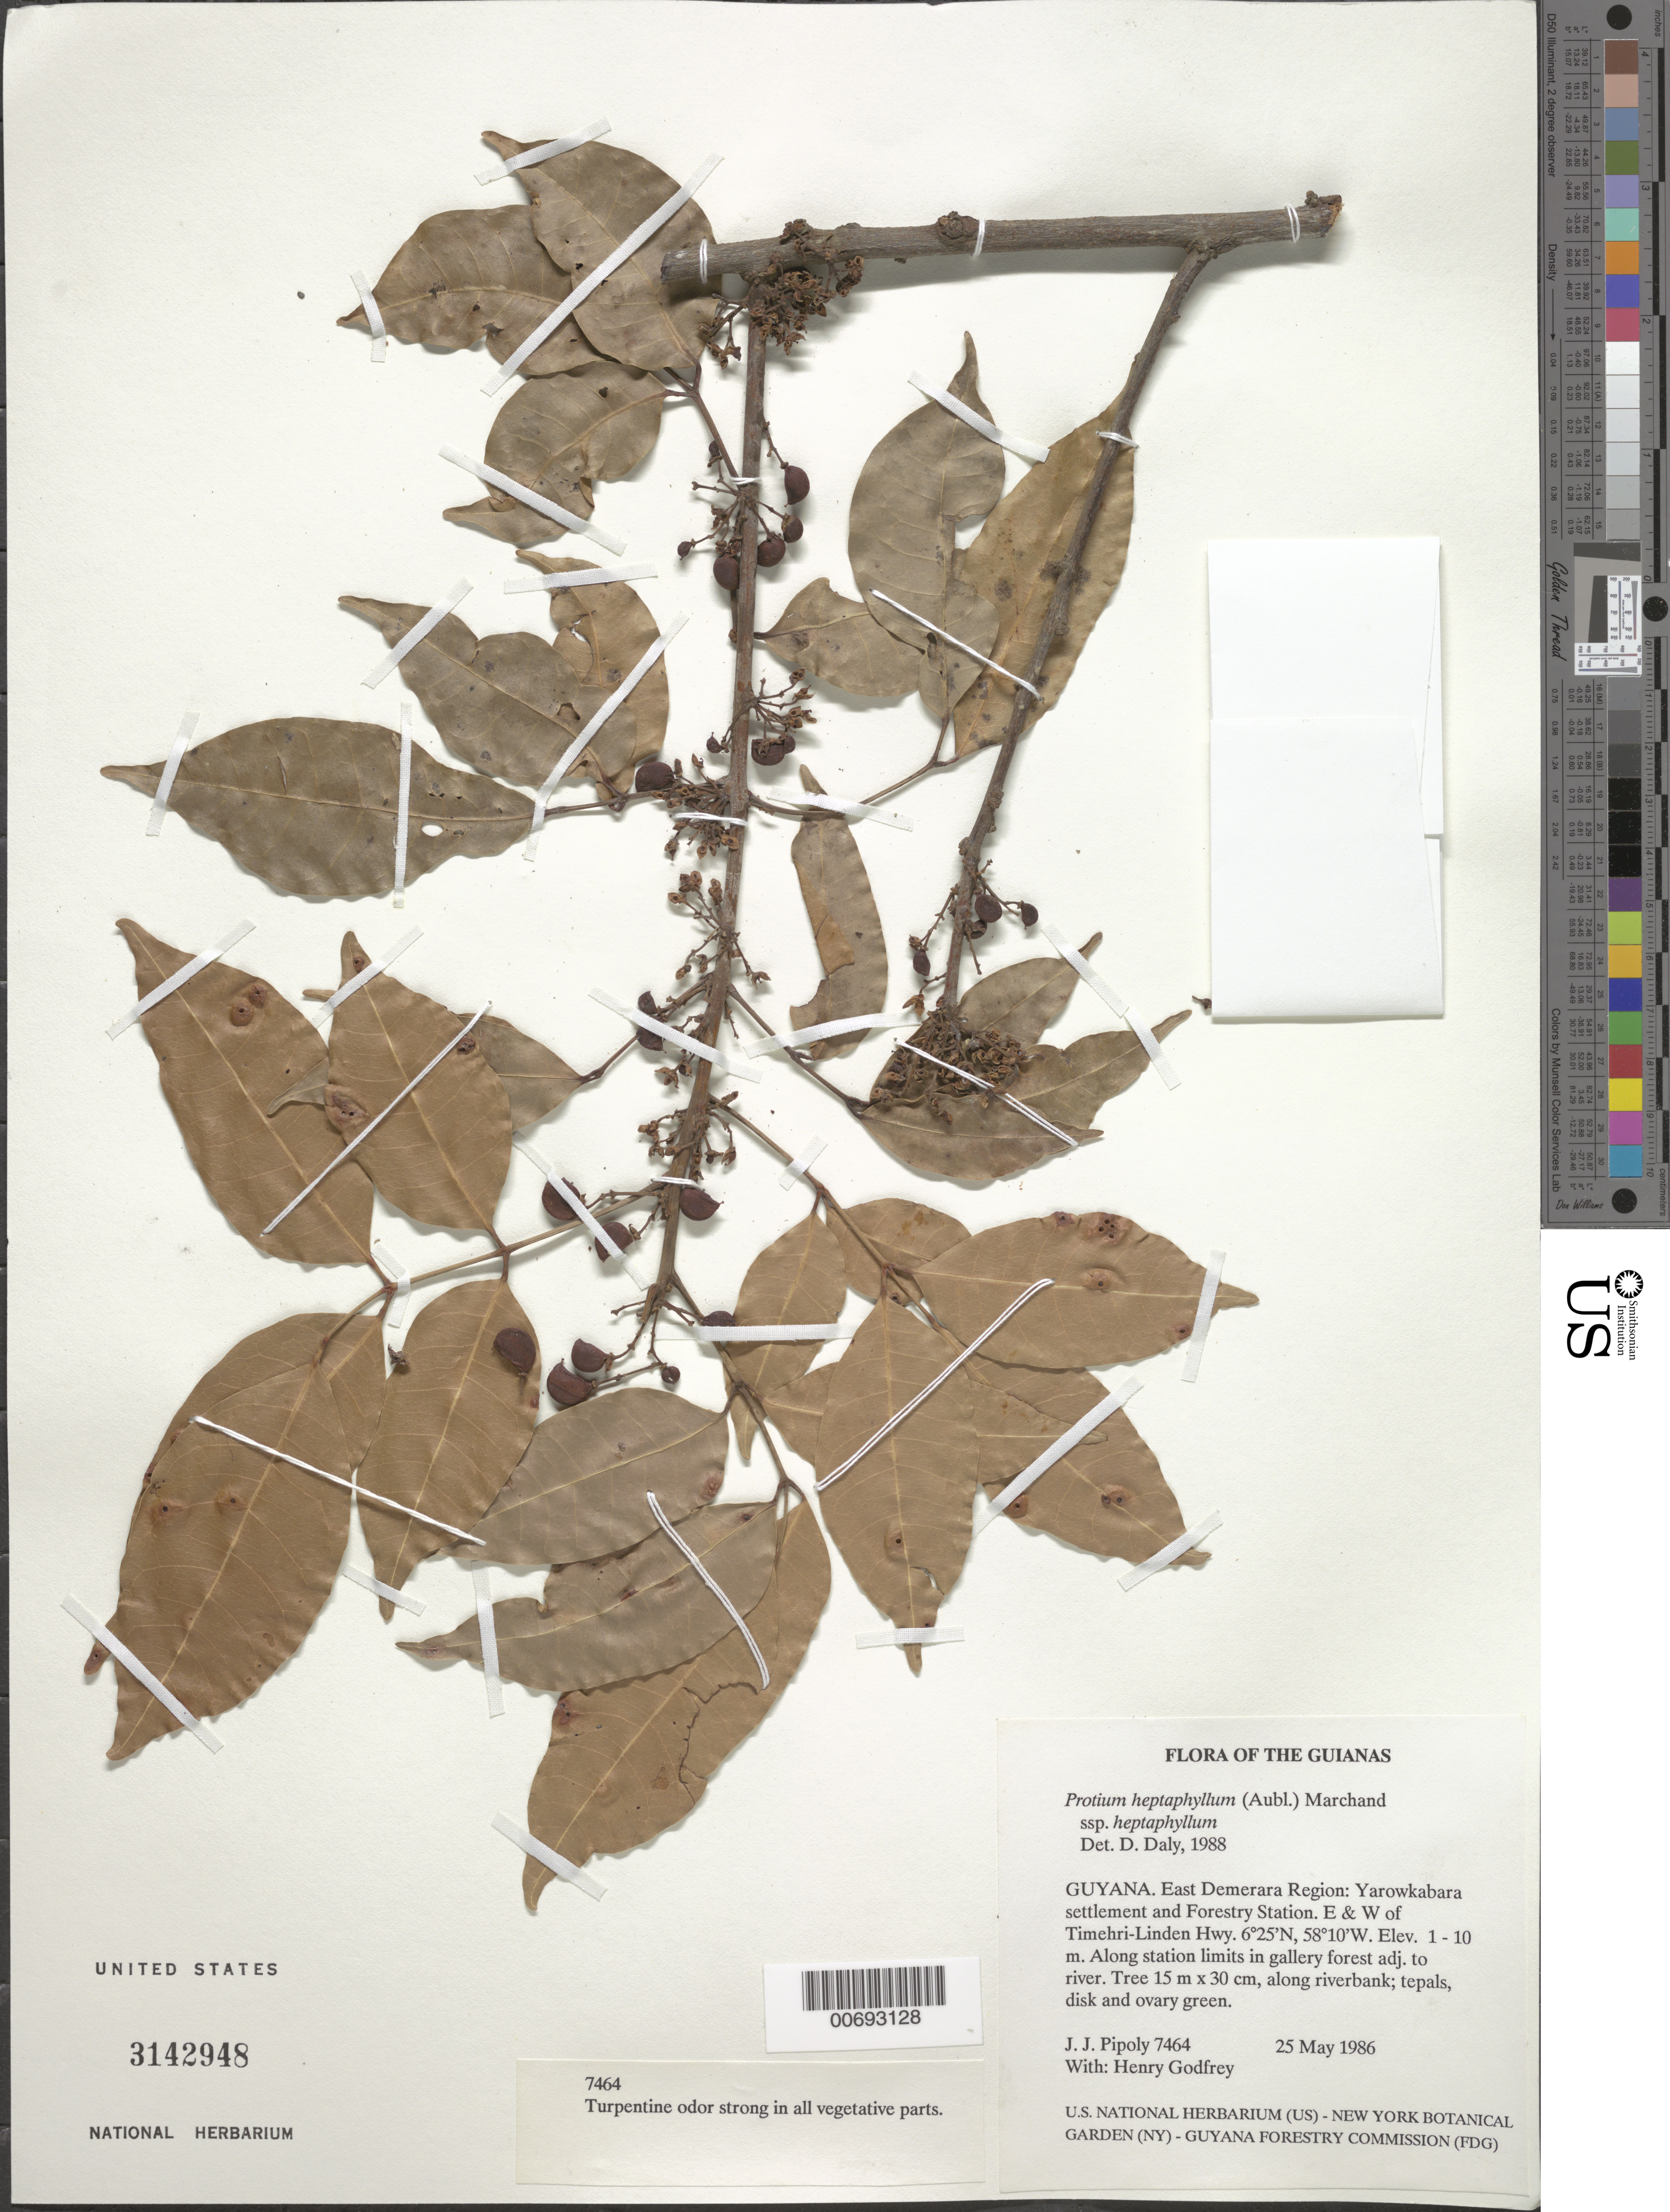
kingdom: Plantae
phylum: Tracheophyta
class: Magnoliopsida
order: Sapindales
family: Burseraceae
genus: Protium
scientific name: Protium heptaphyllum subsp. heptaphyllum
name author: (Aubl.) Marchand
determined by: Daly, D. C.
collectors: J. J. Pipoly & H. Godfrey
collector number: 7464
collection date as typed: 25 May 1986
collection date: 1986-05-25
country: Guyana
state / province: Demerara-Mahaica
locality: Yarowkabra settlement and Forestry Station. E & W of Timehri-Linden Hwy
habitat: Along station limits in gallery forest adj. to river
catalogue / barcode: US 3142948